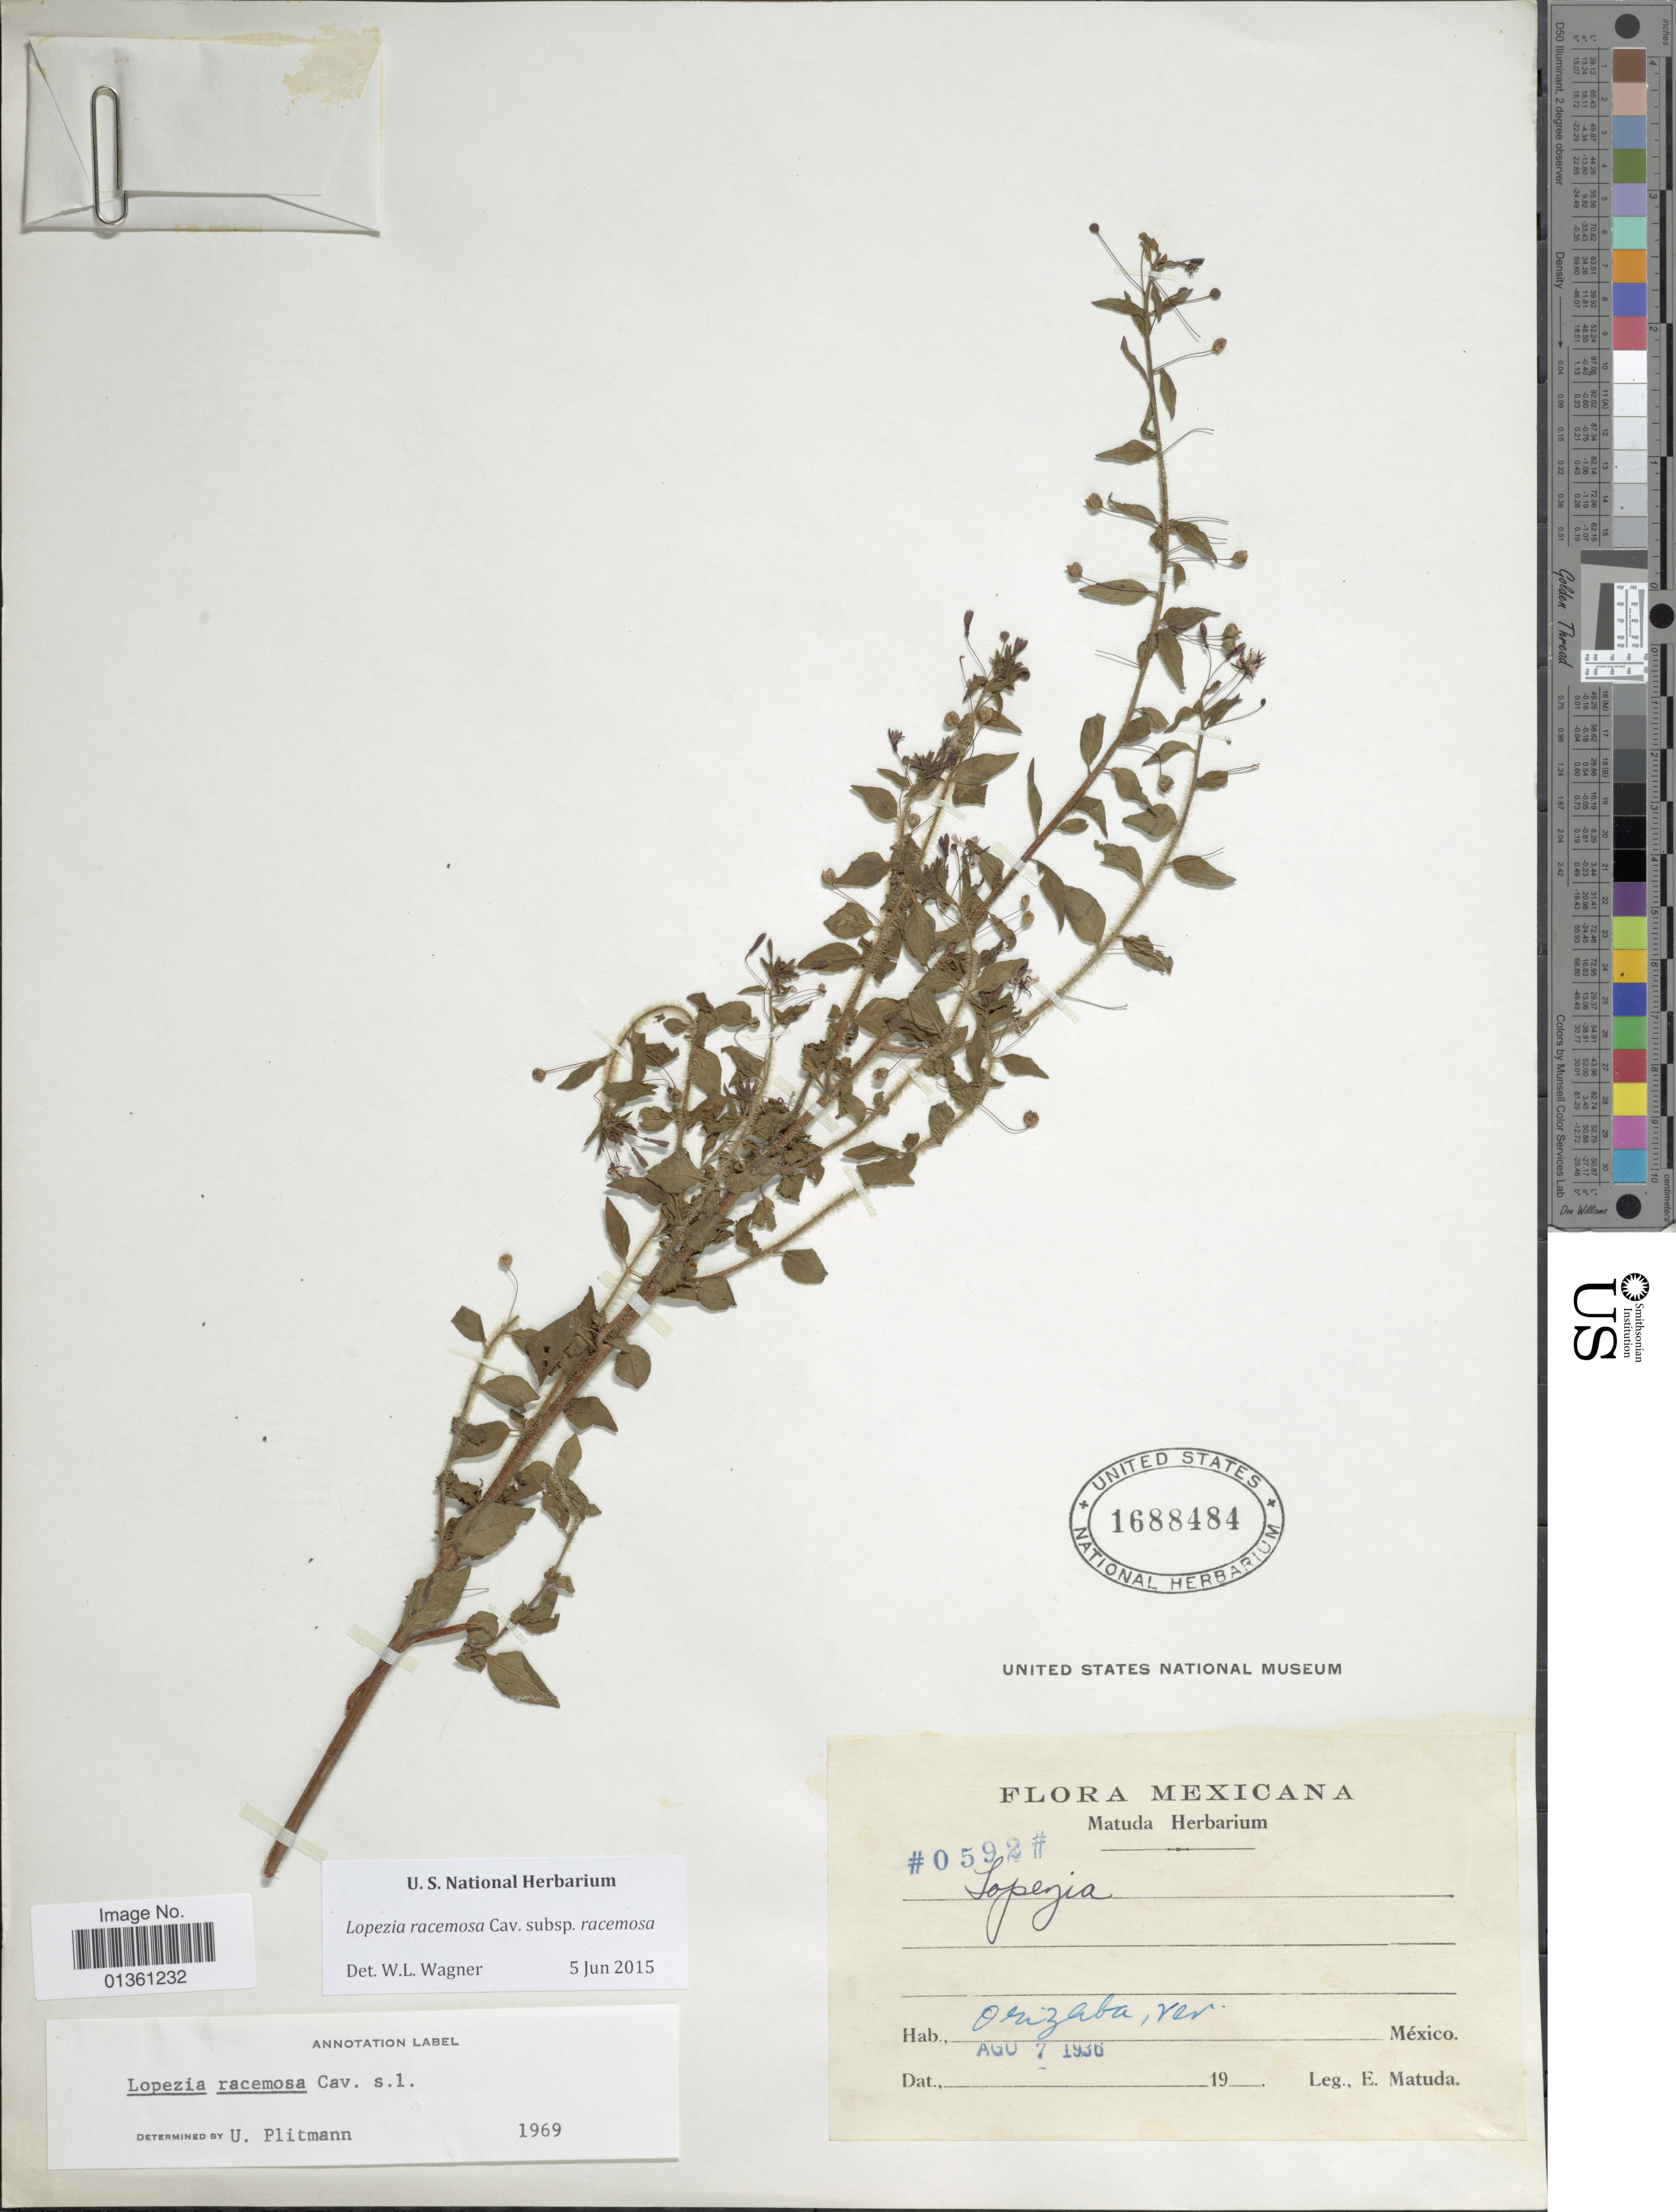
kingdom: Plantae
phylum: Tracheophyta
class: Magnoliopsida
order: Myrtales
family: Onagraceae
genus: Lopezia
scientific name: Lopezia racemosa subsp. racemosa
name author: Cav.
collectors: E. Matuda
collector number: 0592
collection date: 1936-08-07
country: Mexico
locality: Orizaba, Ver.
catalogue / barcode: US 1688484